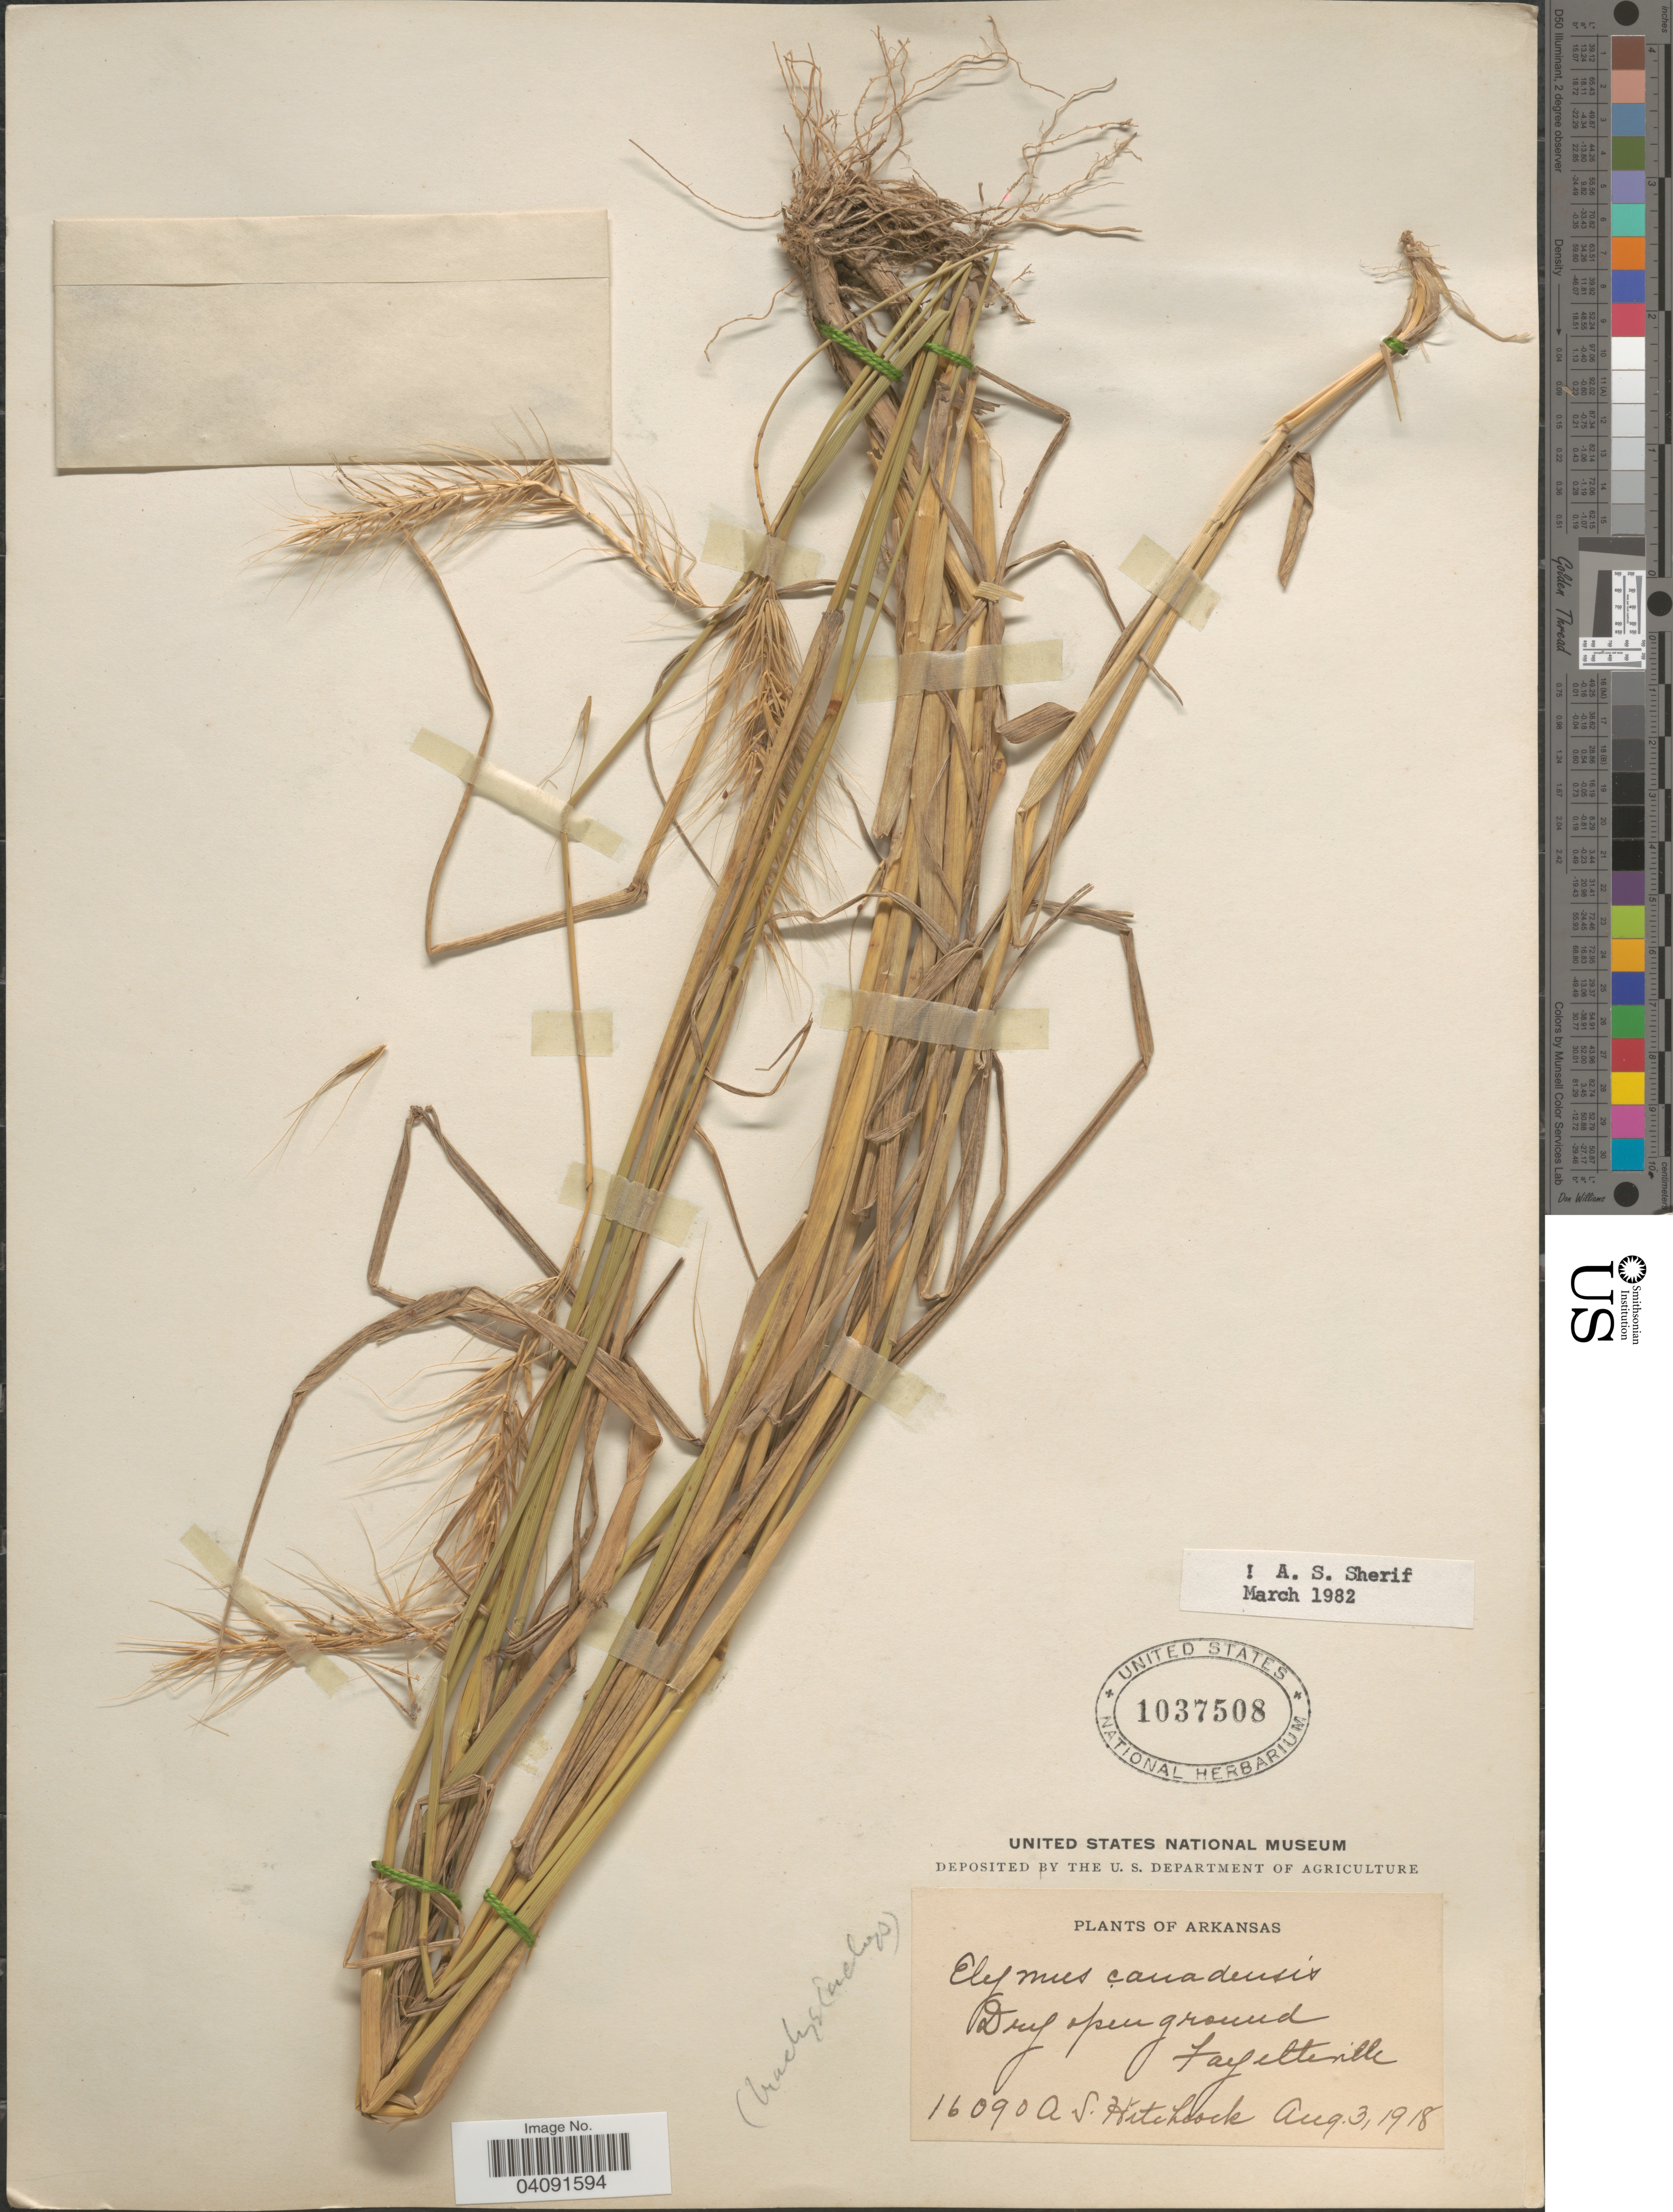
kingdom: Plantae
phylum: Tracheophyta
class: Liliopsida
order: Poales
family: Poaceae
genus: Elymus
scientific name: Elymus canadensis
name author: L.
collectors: A. S. Hitchcock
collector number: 16090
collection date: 1918-08-03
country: United States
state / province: Arkansas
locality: Dry open ground. Fayetteville.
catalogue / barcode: US 1037508